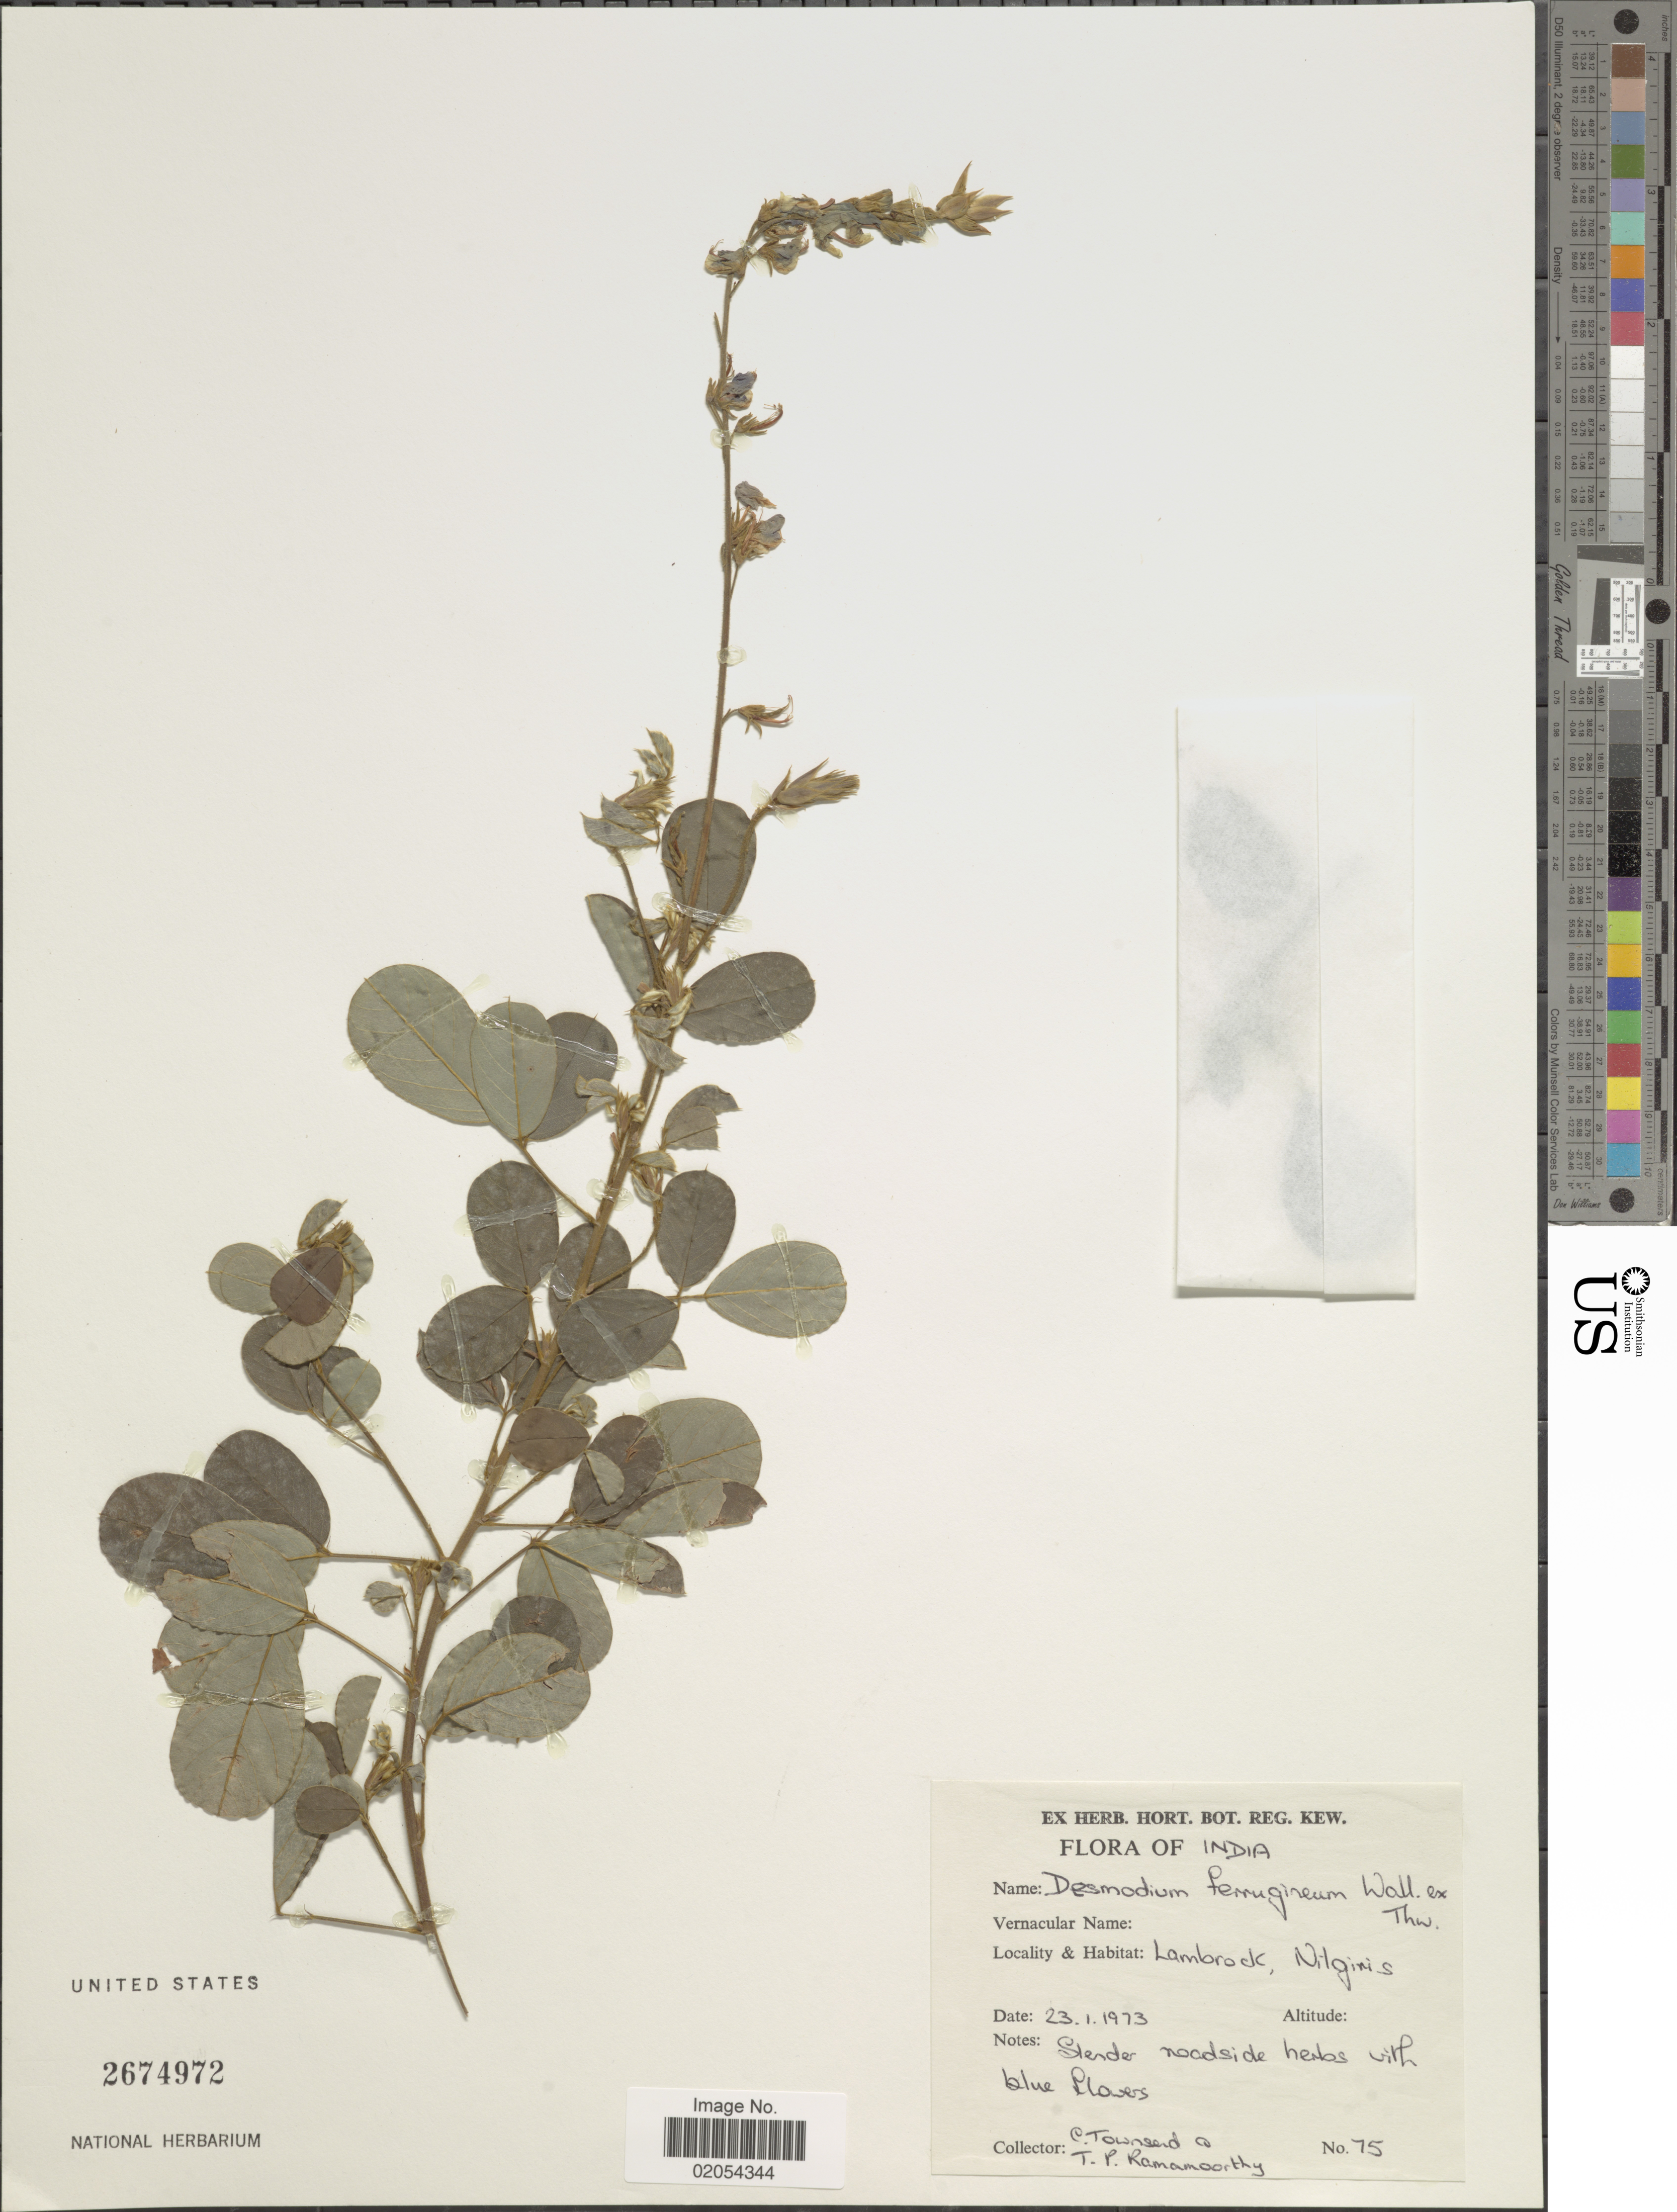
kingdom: Plantae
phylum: Tracheophyta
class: Magnoliopsida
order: Fabales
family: Fabaceae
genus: Grona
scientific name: Grona ferruginea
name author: (Wall. ex Thwaites) H. Ohashi & K. Ohashi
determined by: Strong, Mark T., (BOT), Smithsonian Institution - National Museum of Natural History (UNITED STATES)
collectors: C. Townsend & T. P. Ramamoorthy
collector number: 75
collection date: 1973-01-23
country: India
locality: Lambrock, Nilgiris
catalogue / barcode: US 2674972